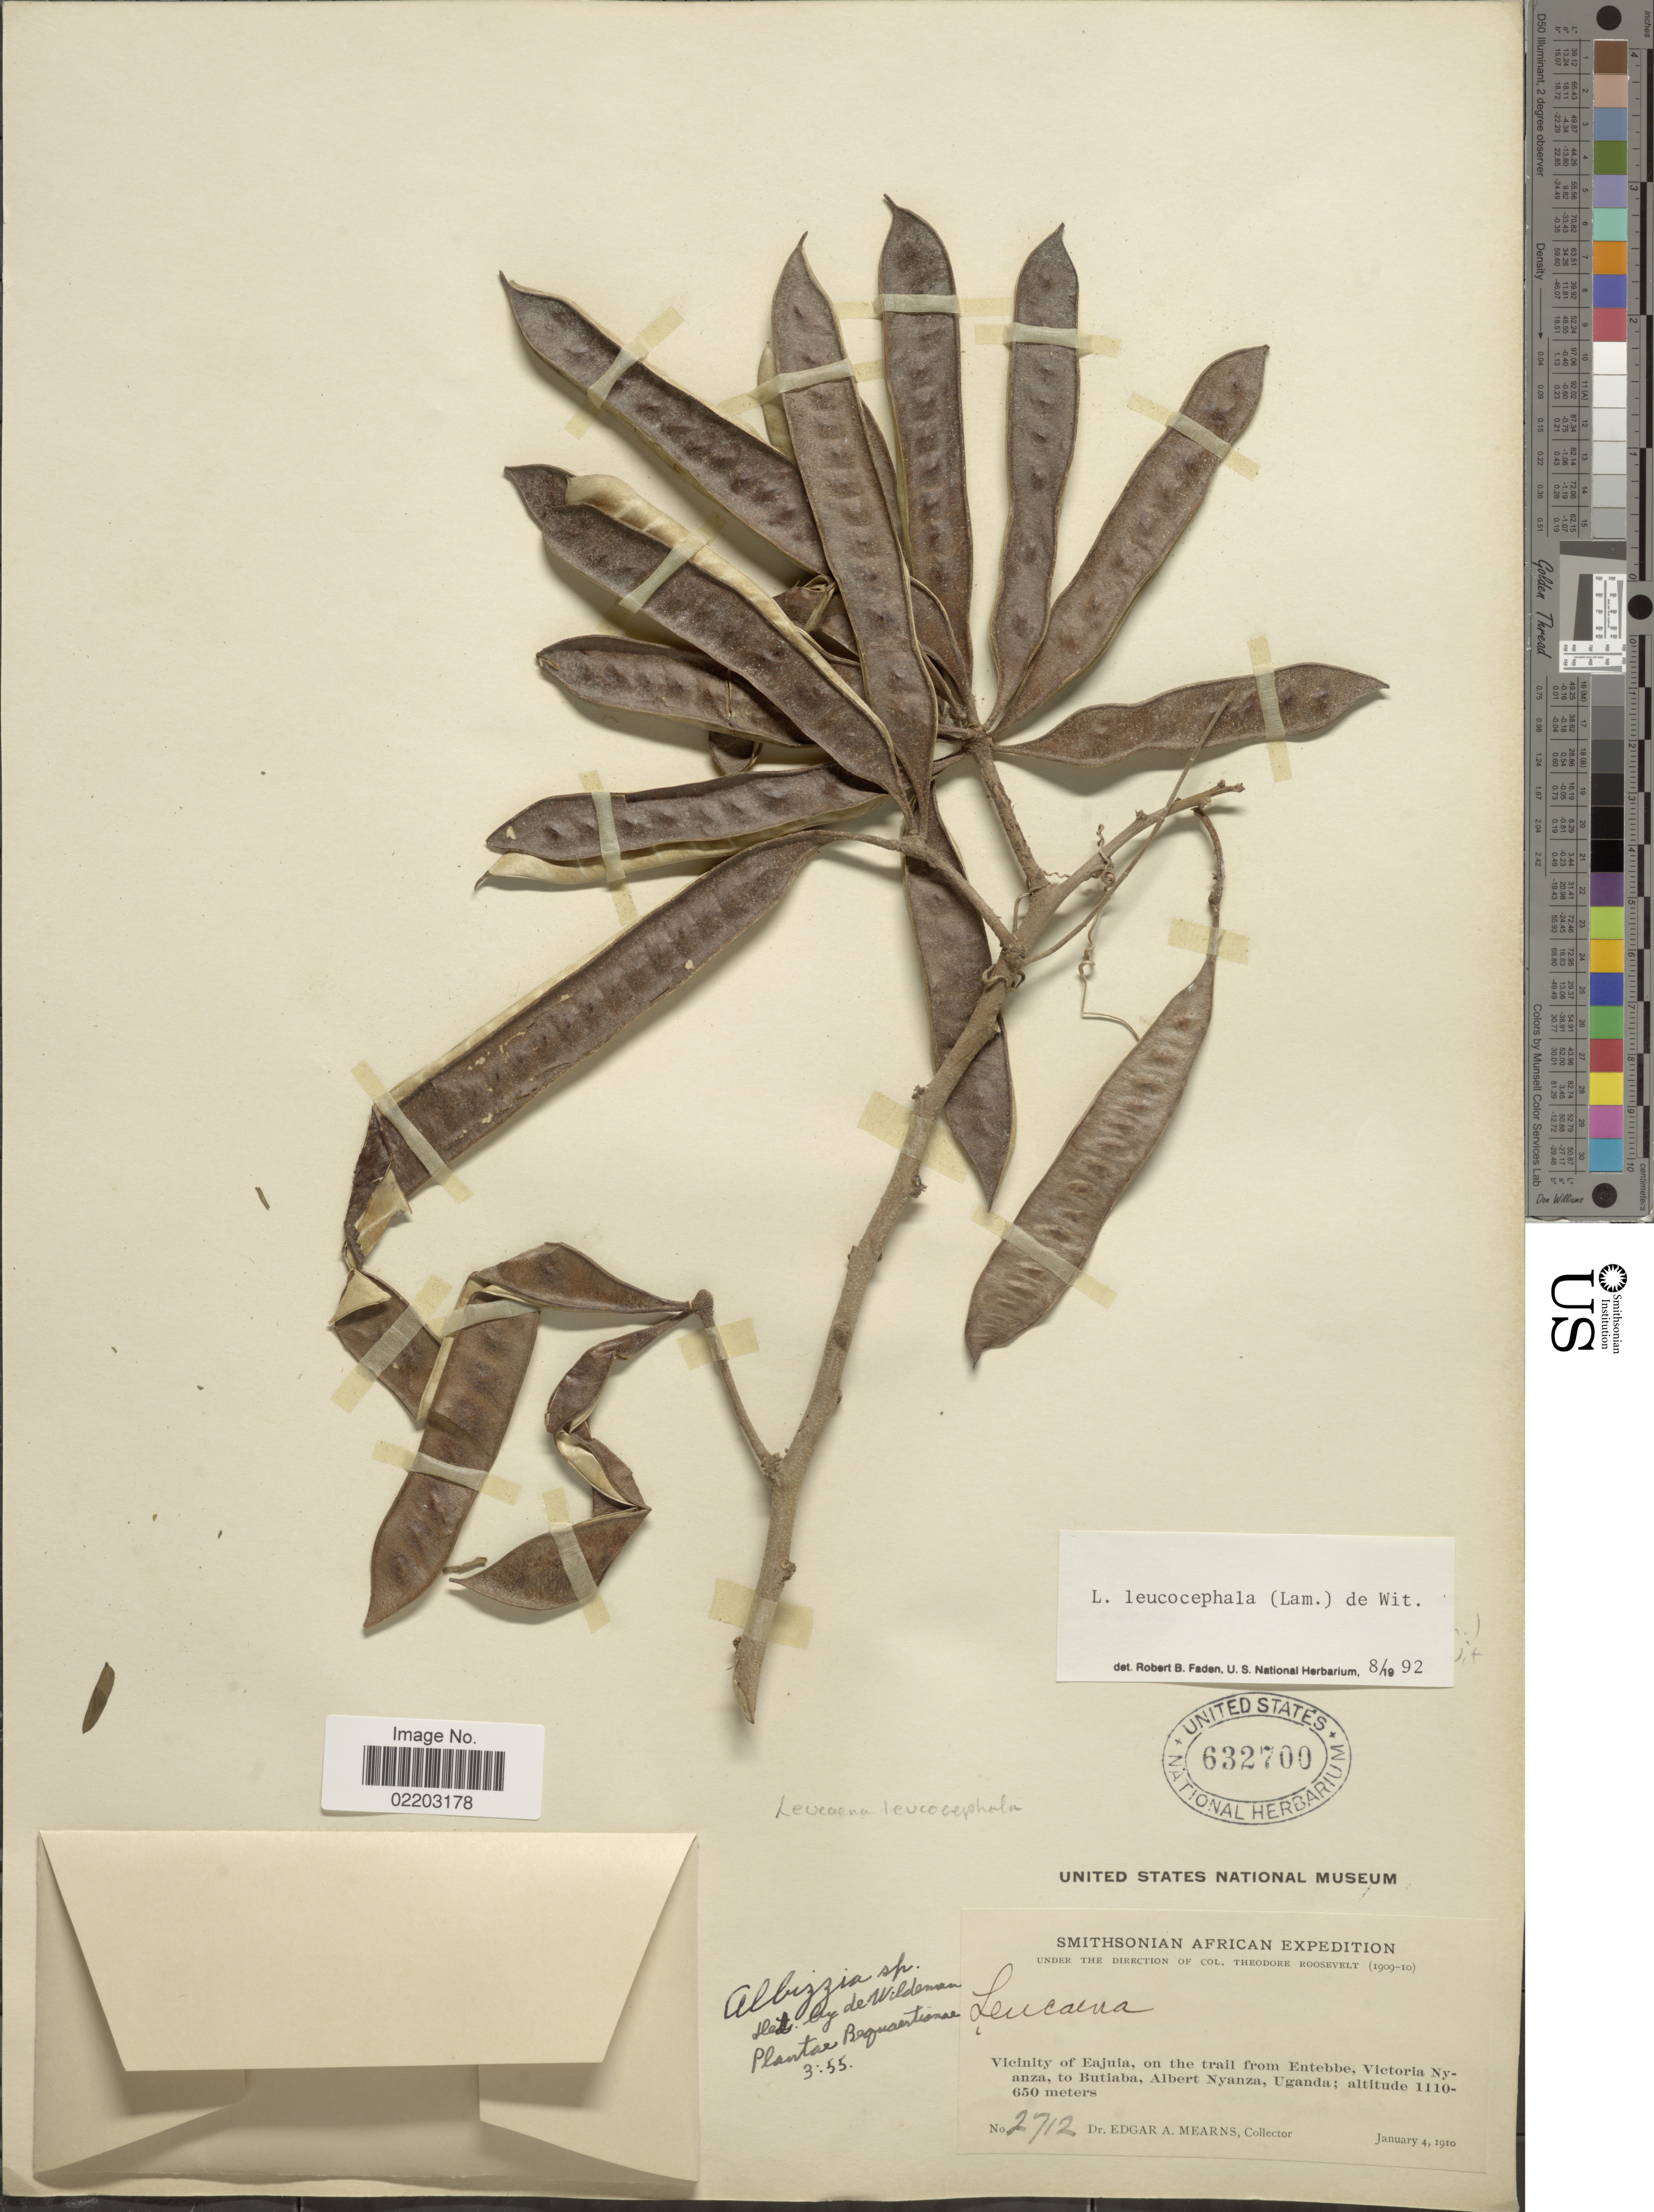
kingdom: Plantae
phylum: Tracheophyta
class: Magnoliopsida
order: Fabales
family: Fabaceae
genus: Leucaena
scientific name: Leucaena leucocephala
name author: (Lam.) de Wit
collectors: E. A. Mearns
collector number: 2712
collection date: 1910-01-04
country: Uganda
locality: Vicinity of Eajuia, on the trail from Entebbe, Victoria Nyanza, to Butiaba, Albert Nyanza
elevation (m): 650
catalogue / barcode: US 632700